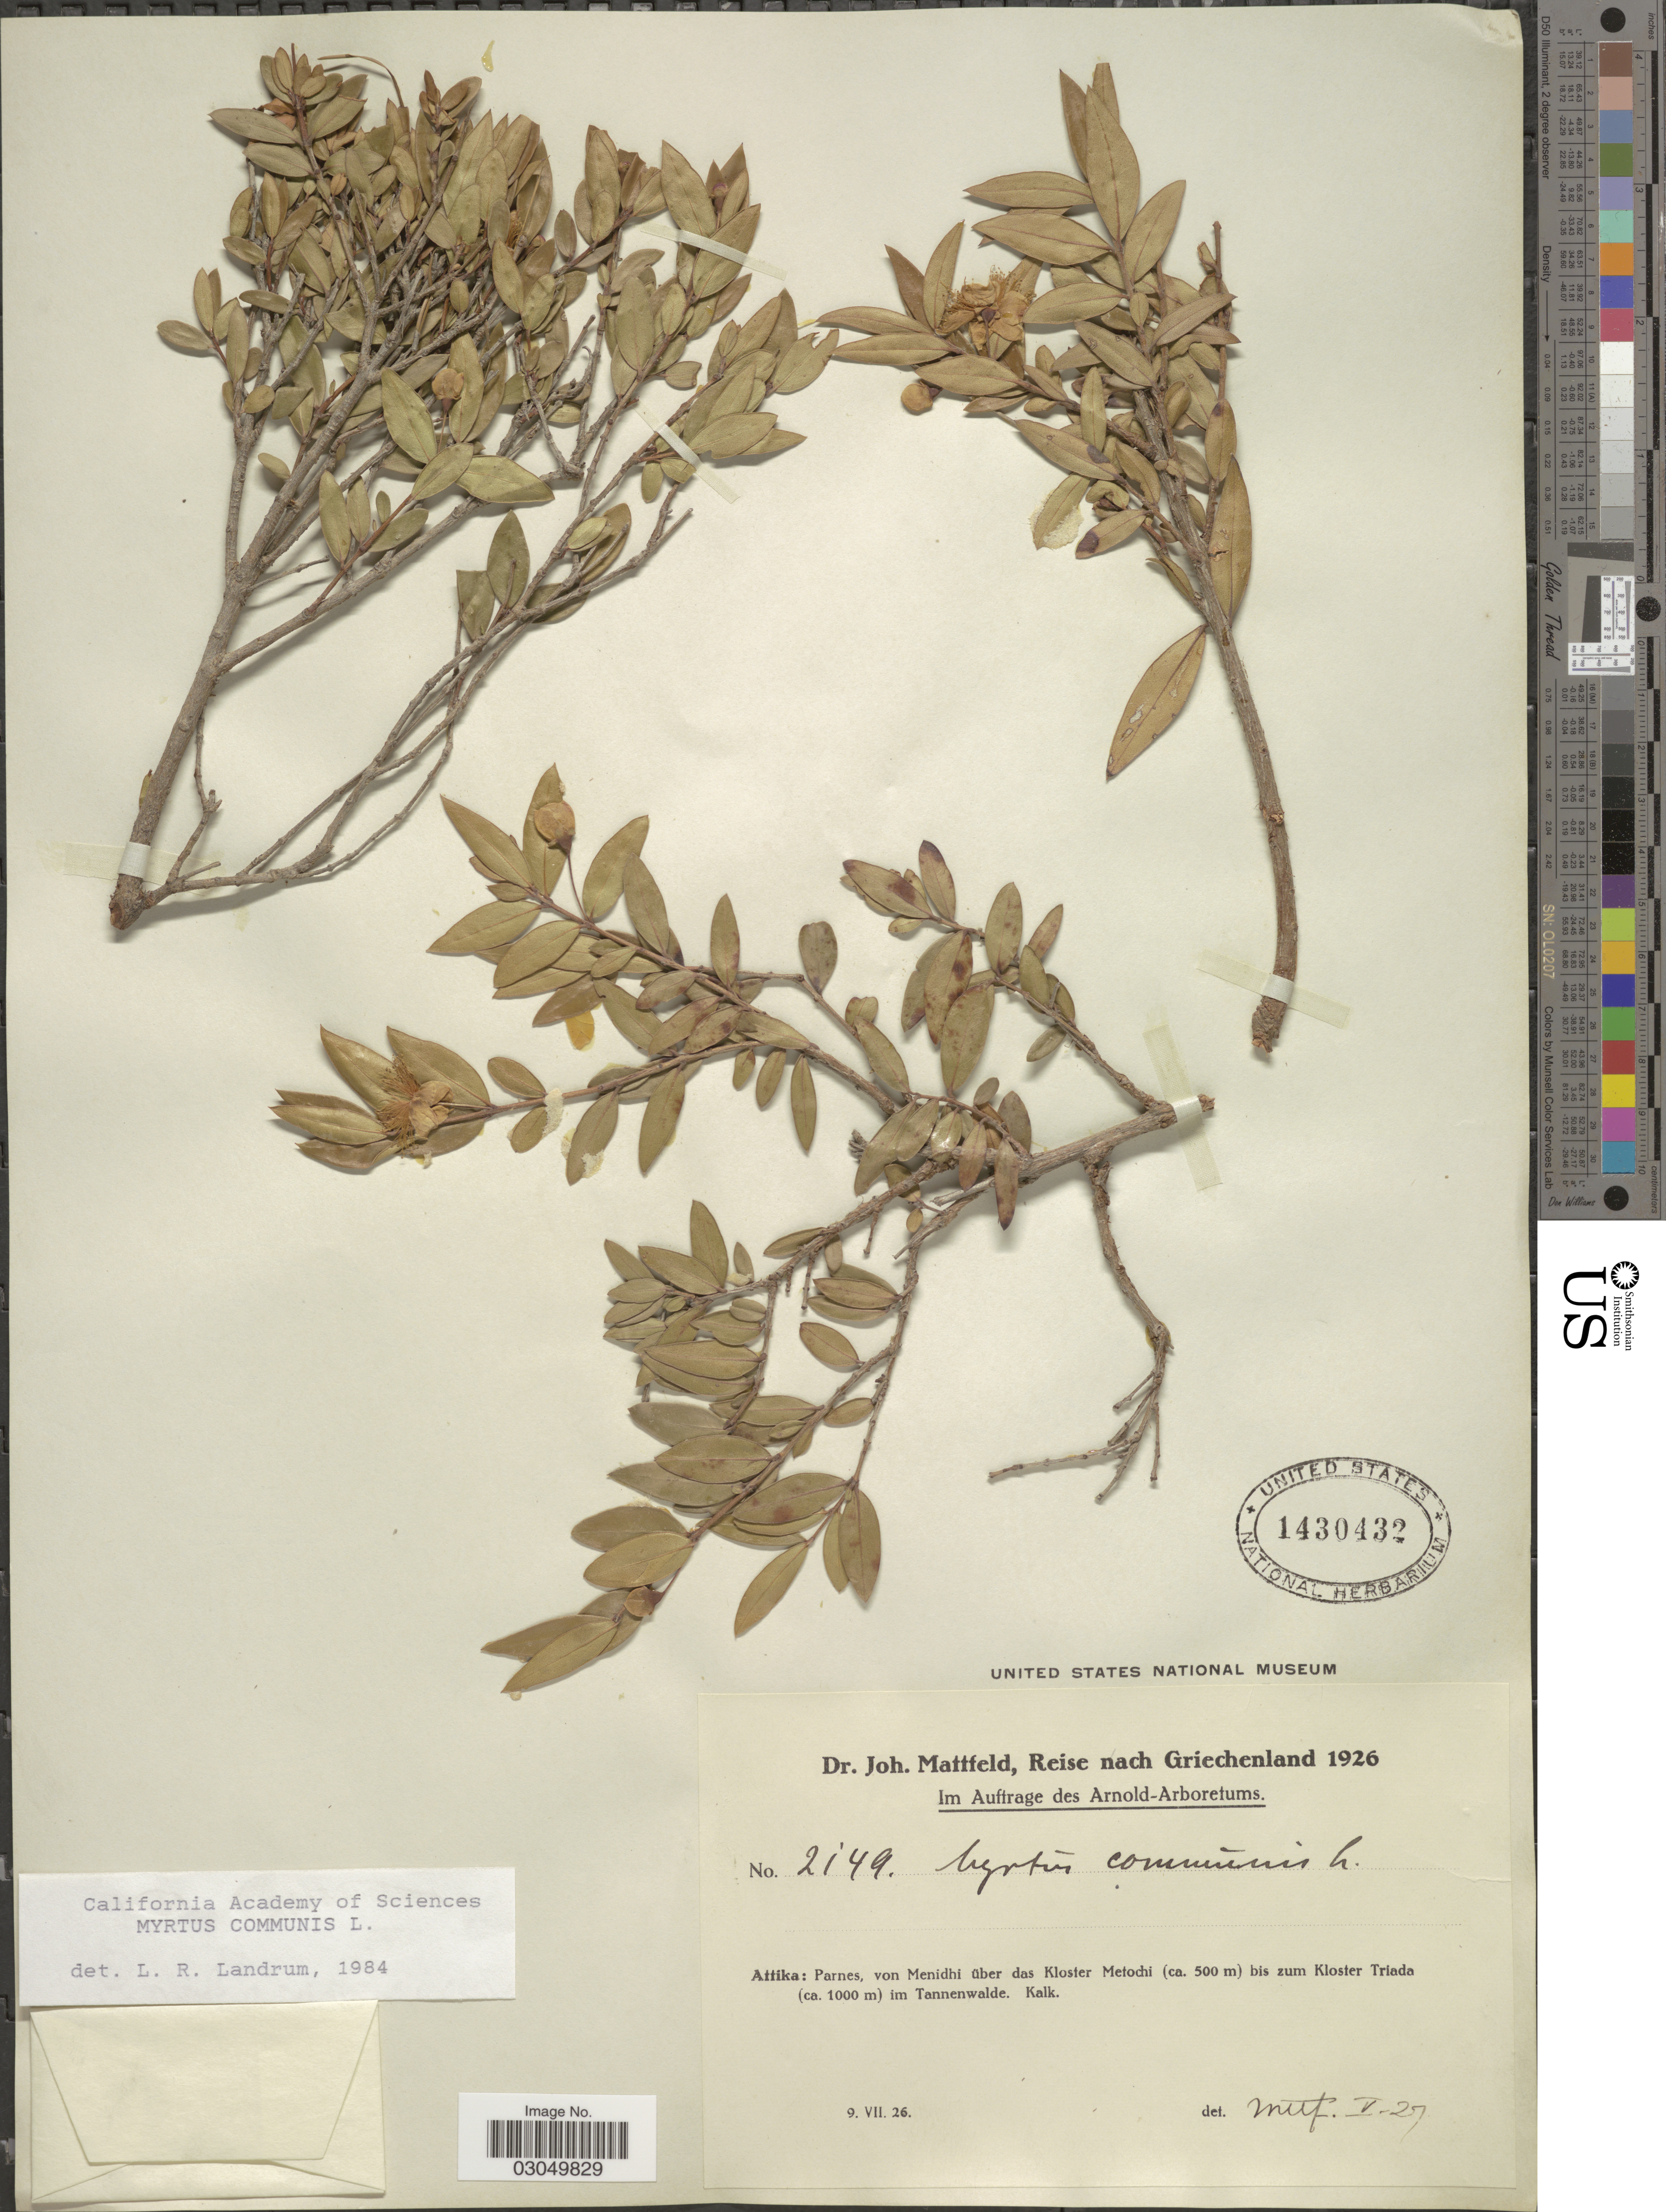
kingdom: Plantae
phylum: Tracheophyta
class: Magnoliopsida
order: Myrtales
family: Myrtaceae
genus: Myrtus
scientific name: Myrtus communis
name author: L.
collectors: J. Mattfeld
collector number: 2149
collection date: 1926-07-09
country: Greece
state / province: Attica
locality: Attika: Parnes, von Menidhi über das Kloster Metochi bis zum Kloster Triada im Tannenwalde.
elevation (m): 500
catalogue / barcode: US 1430432